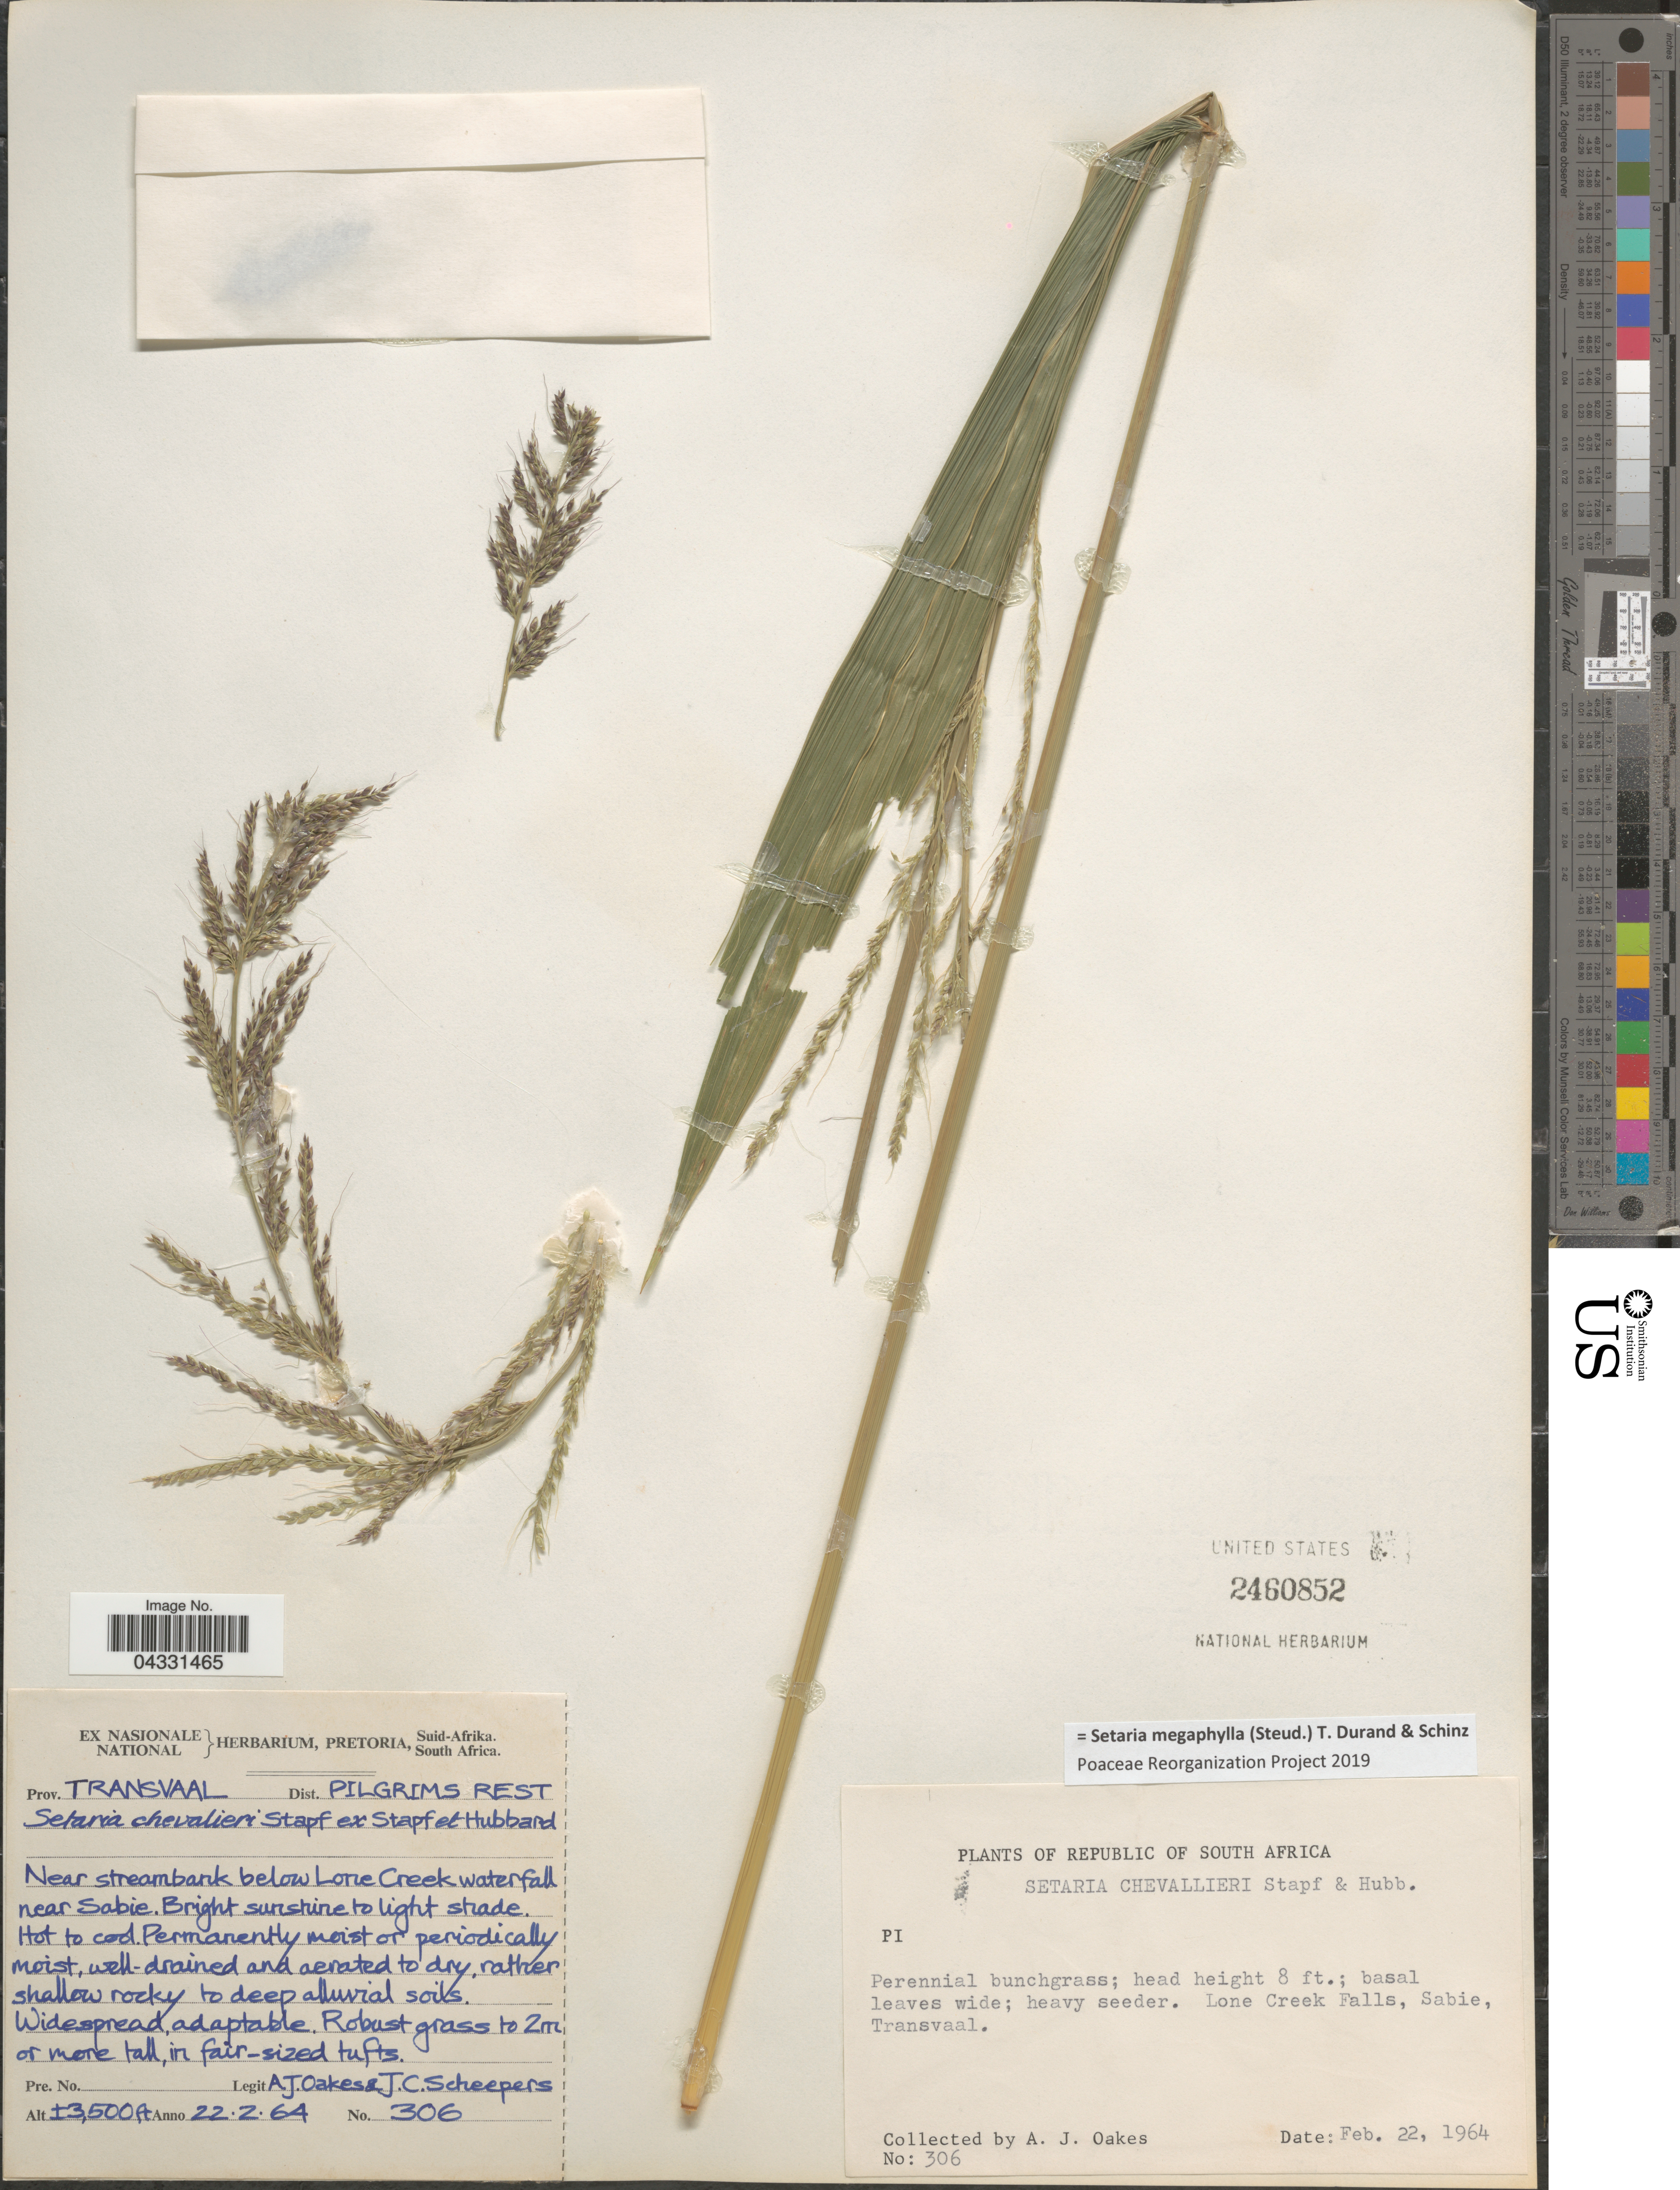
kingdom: Plantae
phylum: Tracheophyta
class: Liliopsida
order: Poales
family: Poaceae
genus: Setaria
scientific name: Setaria megaphylla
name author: (Steud.) Durieu & Schinz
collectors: A. Oakes & J. Scheepers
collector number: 306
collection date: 1964-02-22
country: South Africa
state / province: Mpumalanga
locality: Prov. Transvaal. Dist. Pilgrims Rest. Near streambank below Lone Creek waterfall near Sabie. Republic of South Africa. Lone Creek Falls, Sabie, Transvaal.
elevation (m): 1067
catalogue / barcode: US 2460852